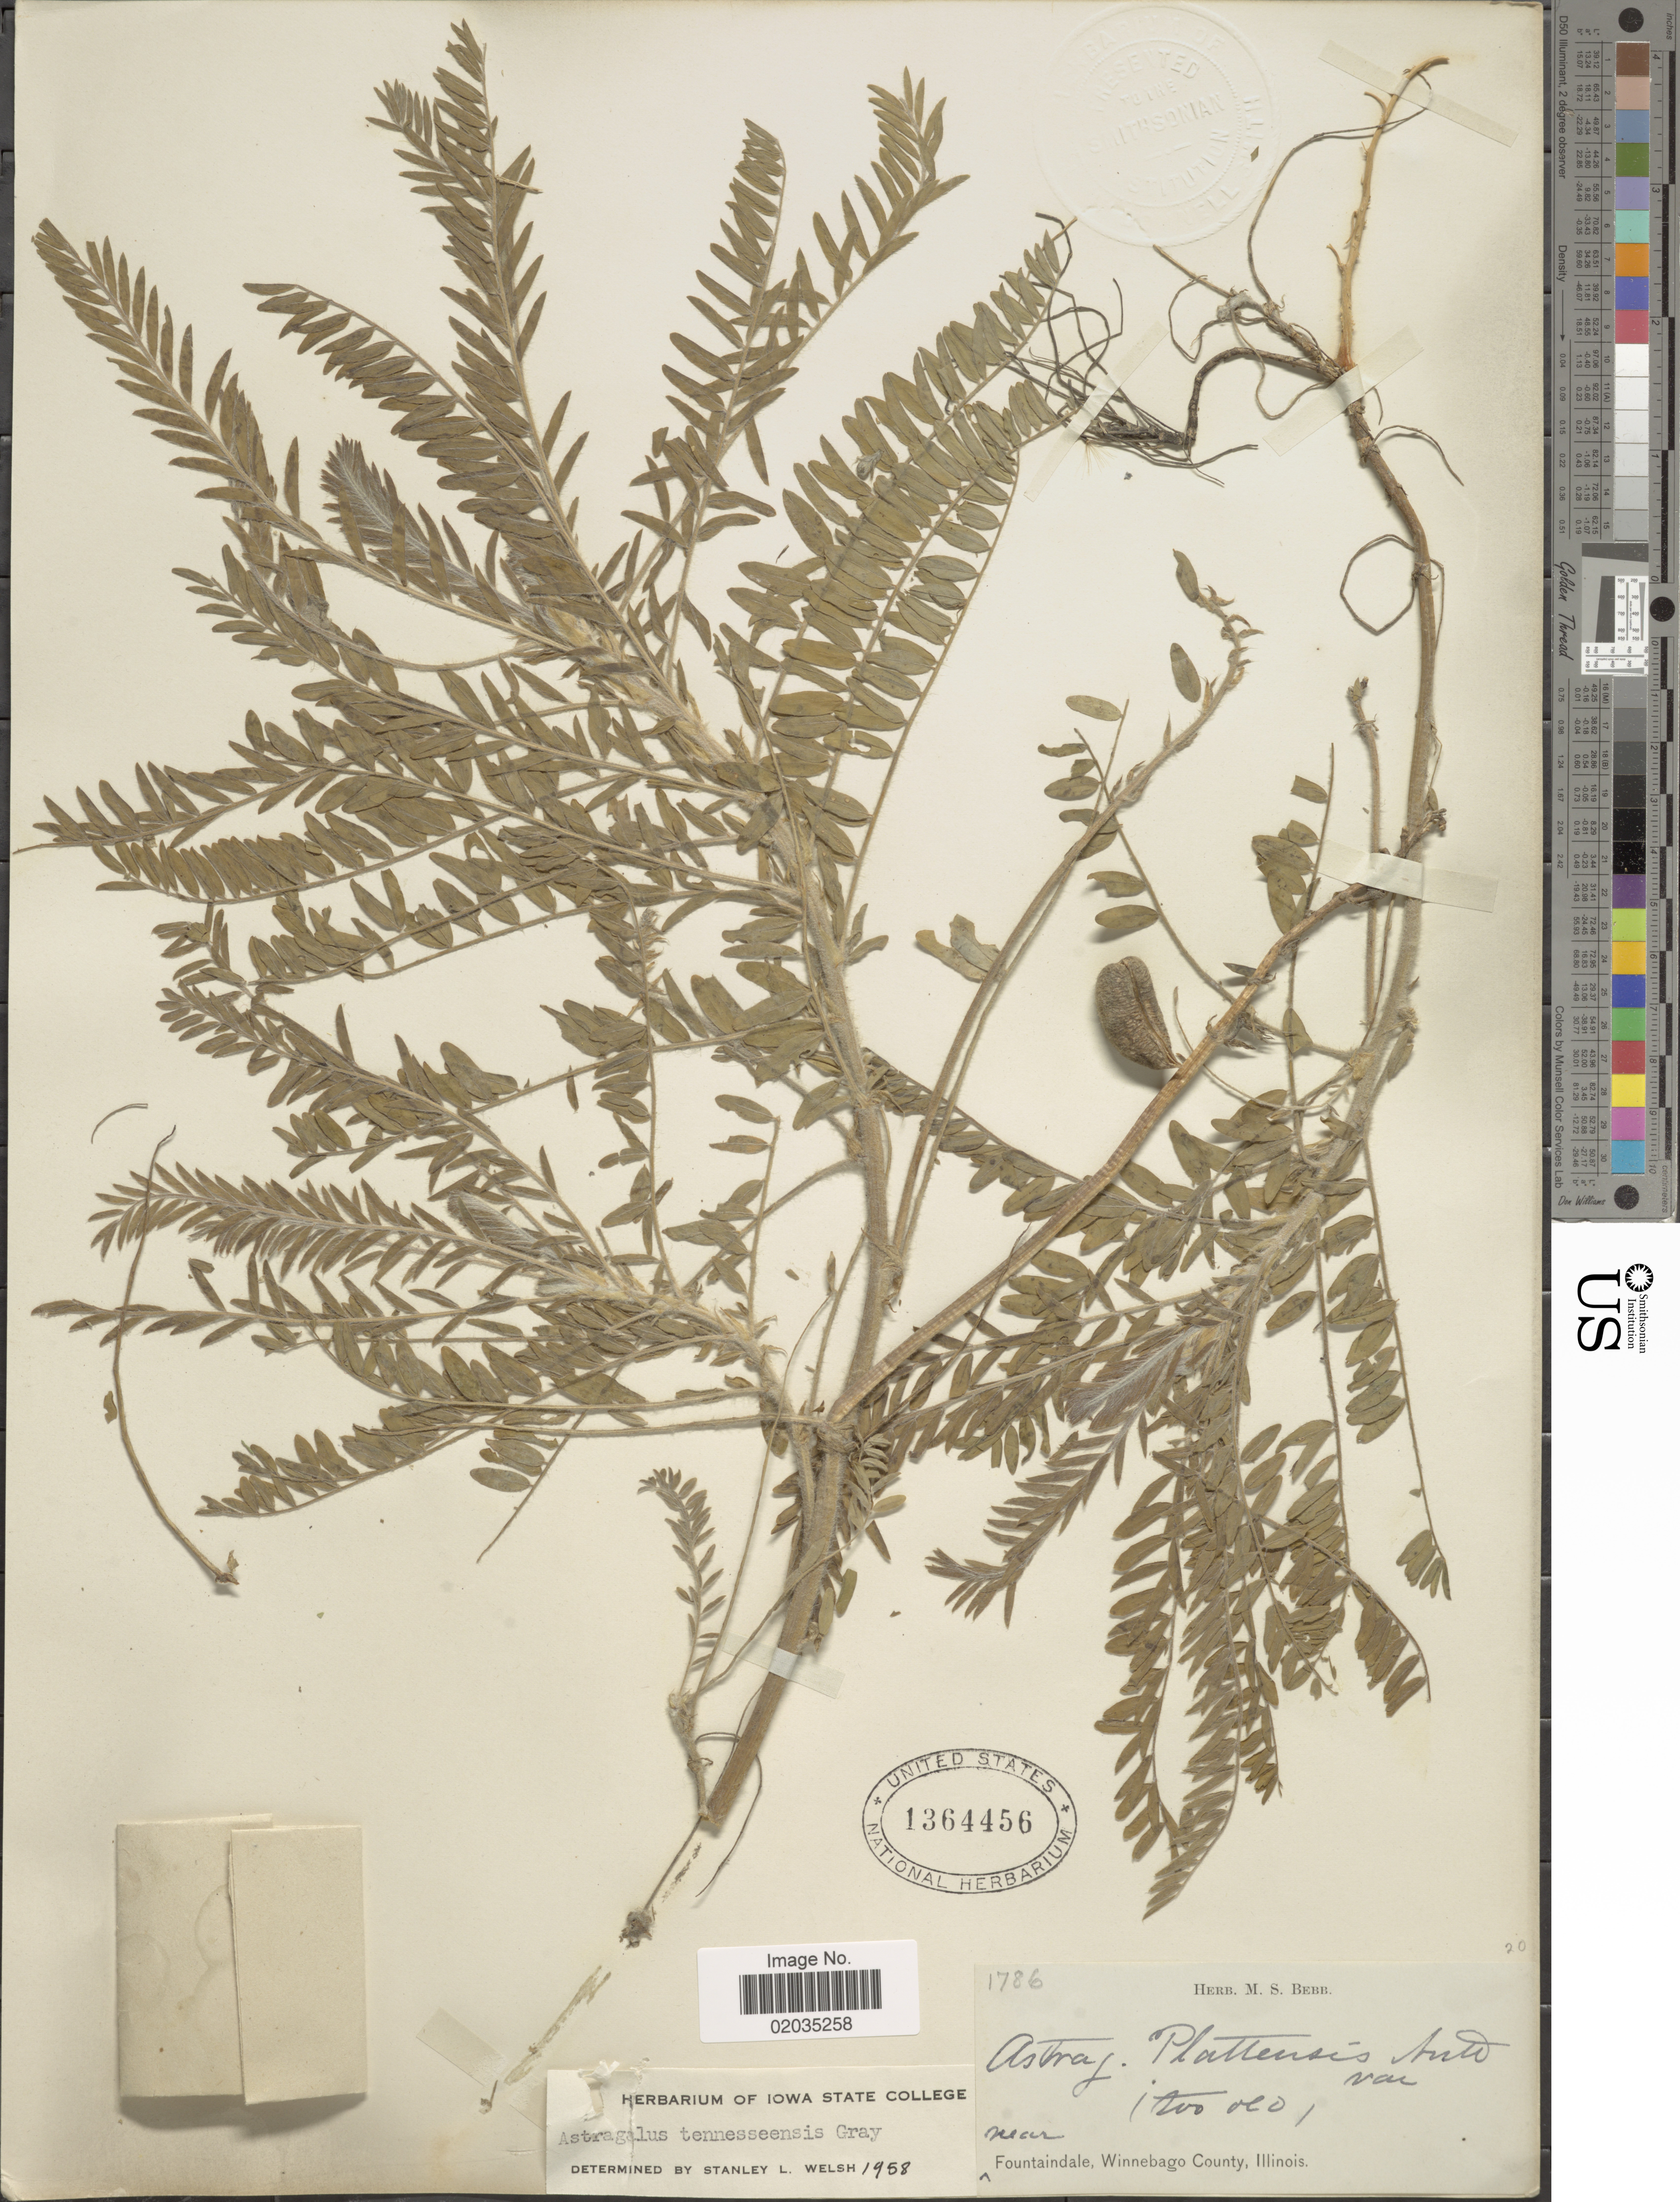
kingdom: Plantae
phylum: Tracheophyta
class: Magnoliopsida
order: Fabales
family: Fabaceae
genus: Astragalus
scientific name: Astragalus tennesseensis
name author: A. Gray ex Chapm.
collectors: ex Herb. M. S. Bebb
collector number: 1786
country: United States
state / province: Illinois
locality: Near Fountaindale, Winnebago County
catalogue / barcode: US 1364456